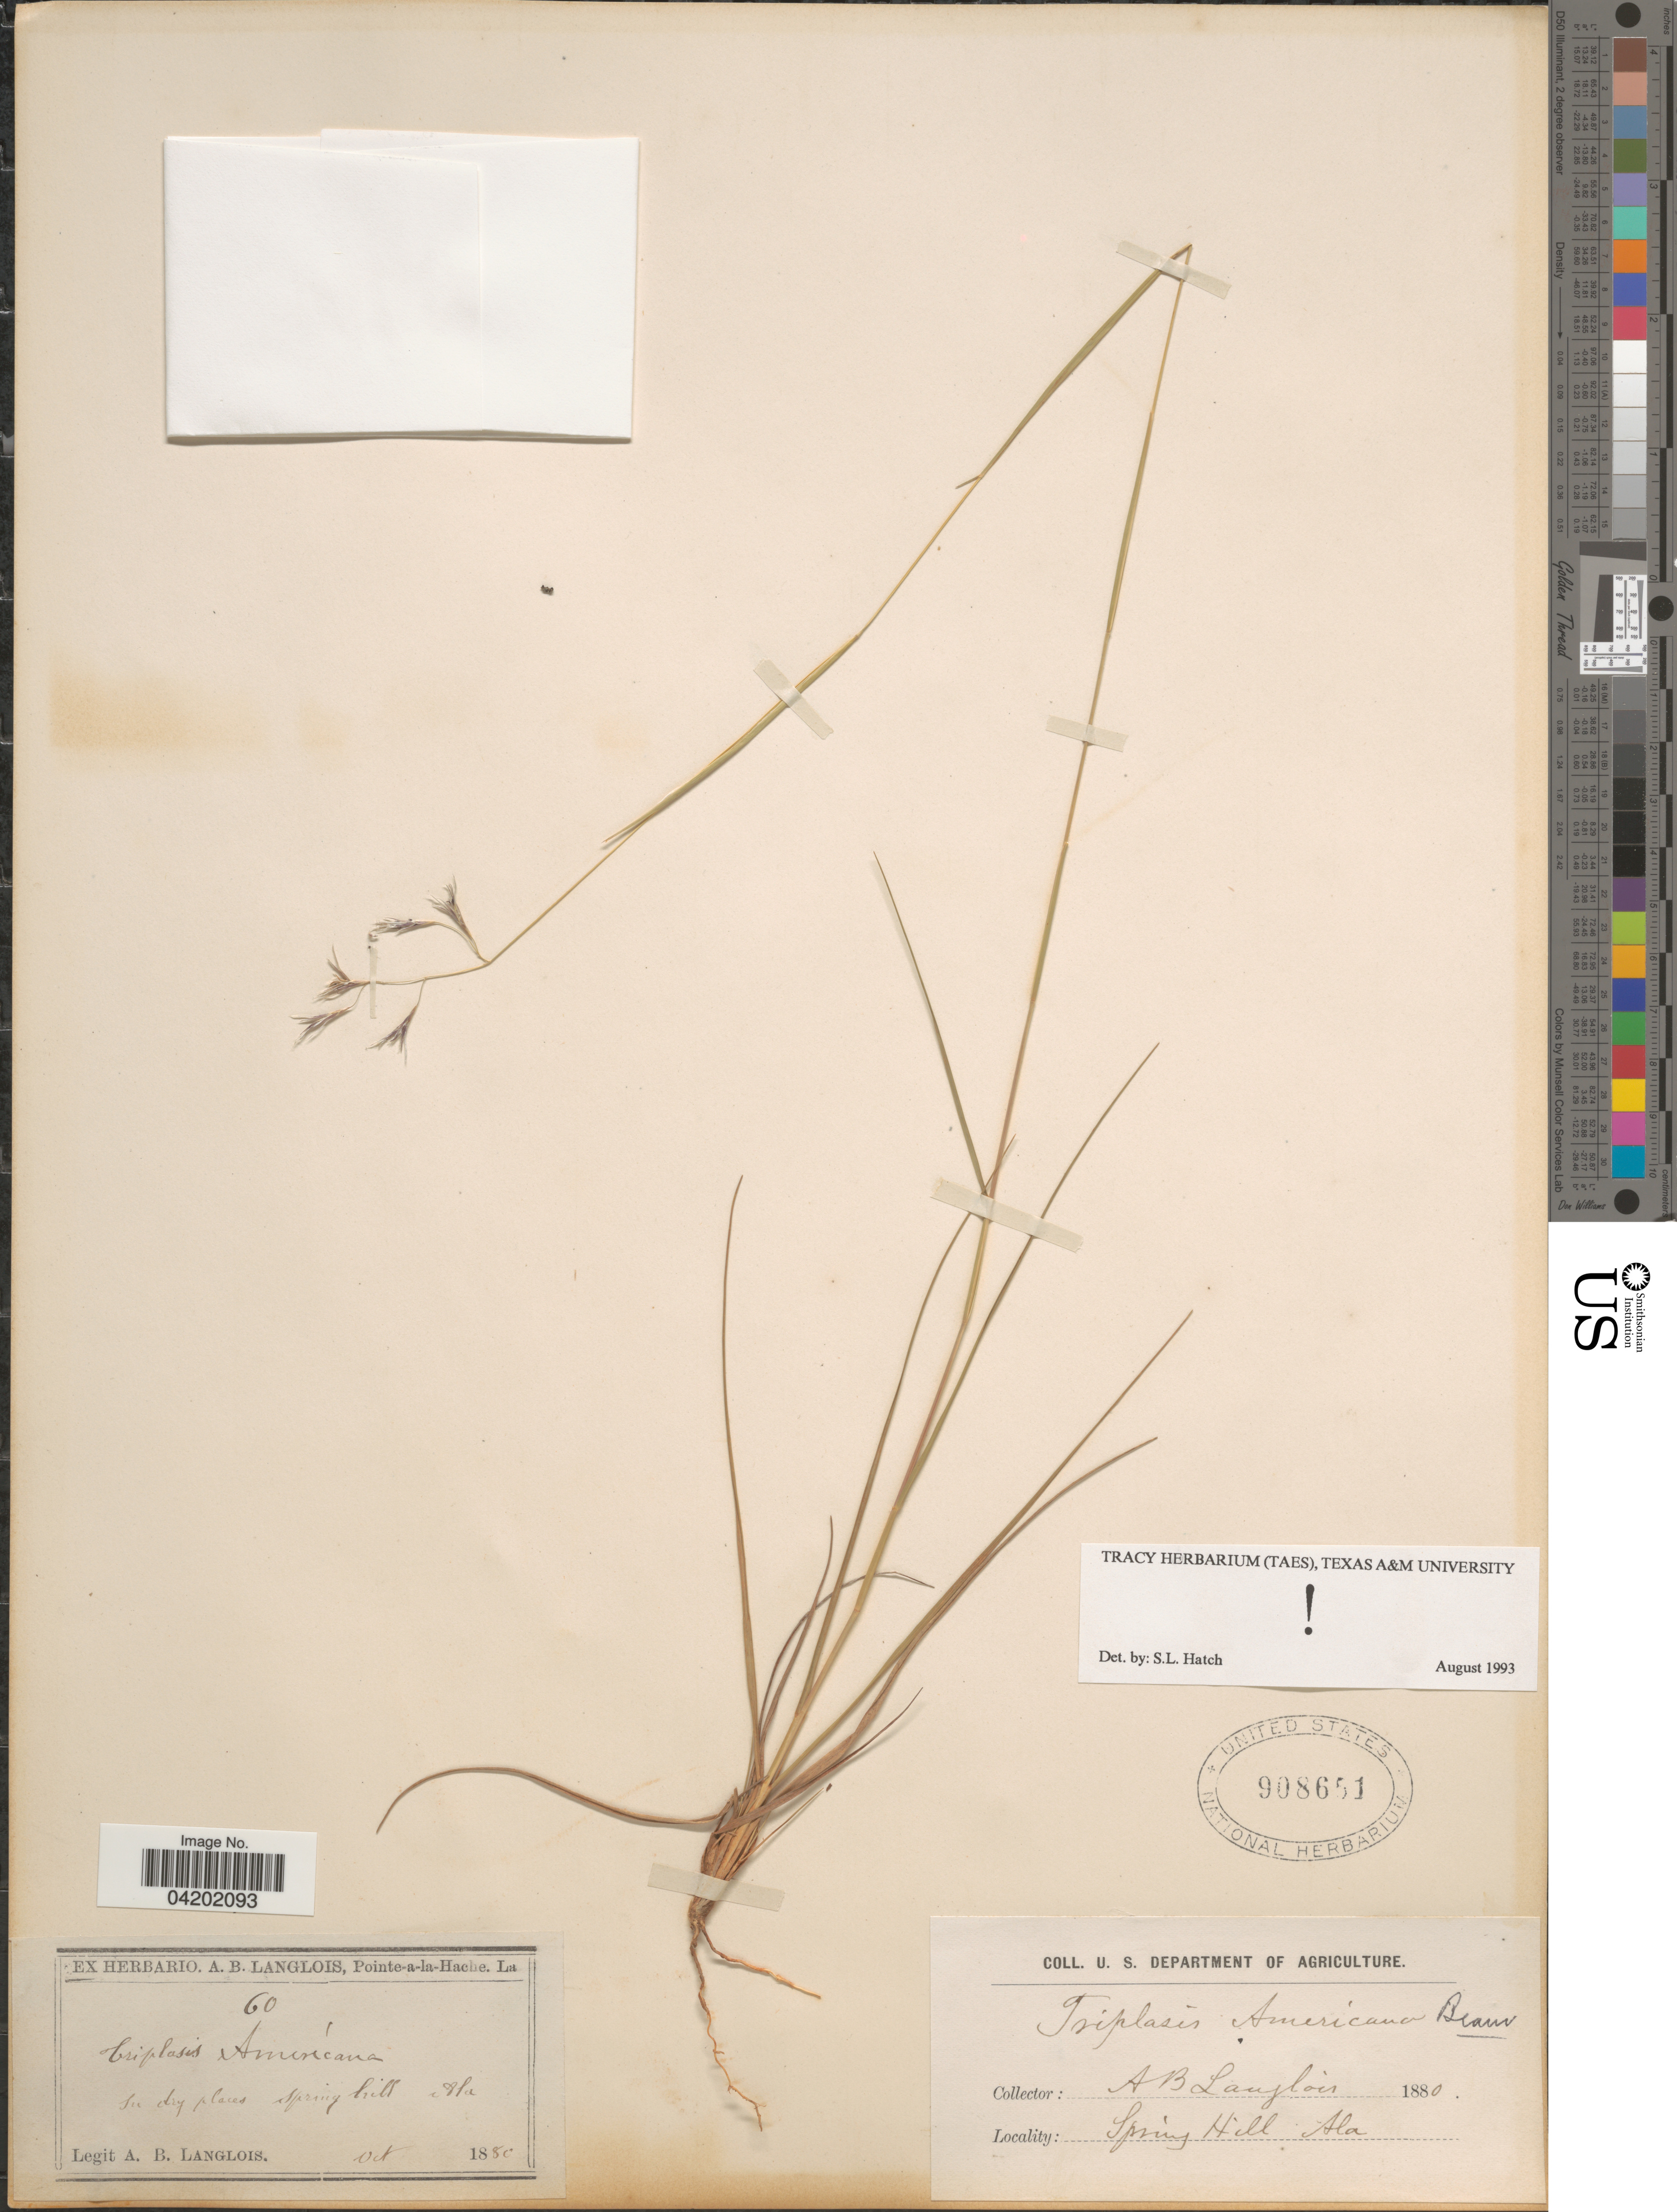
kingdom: Plantae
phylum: Tracheophyta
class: Liliopsida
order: Poales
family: Poaceae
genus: Triplasis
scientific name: Triplasis americana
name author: P. Beauv.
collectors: A. Langlois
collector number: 60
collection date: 1880-10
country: United States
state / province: Alabama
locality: In dry places Spring Hill.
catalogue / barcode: US 908651